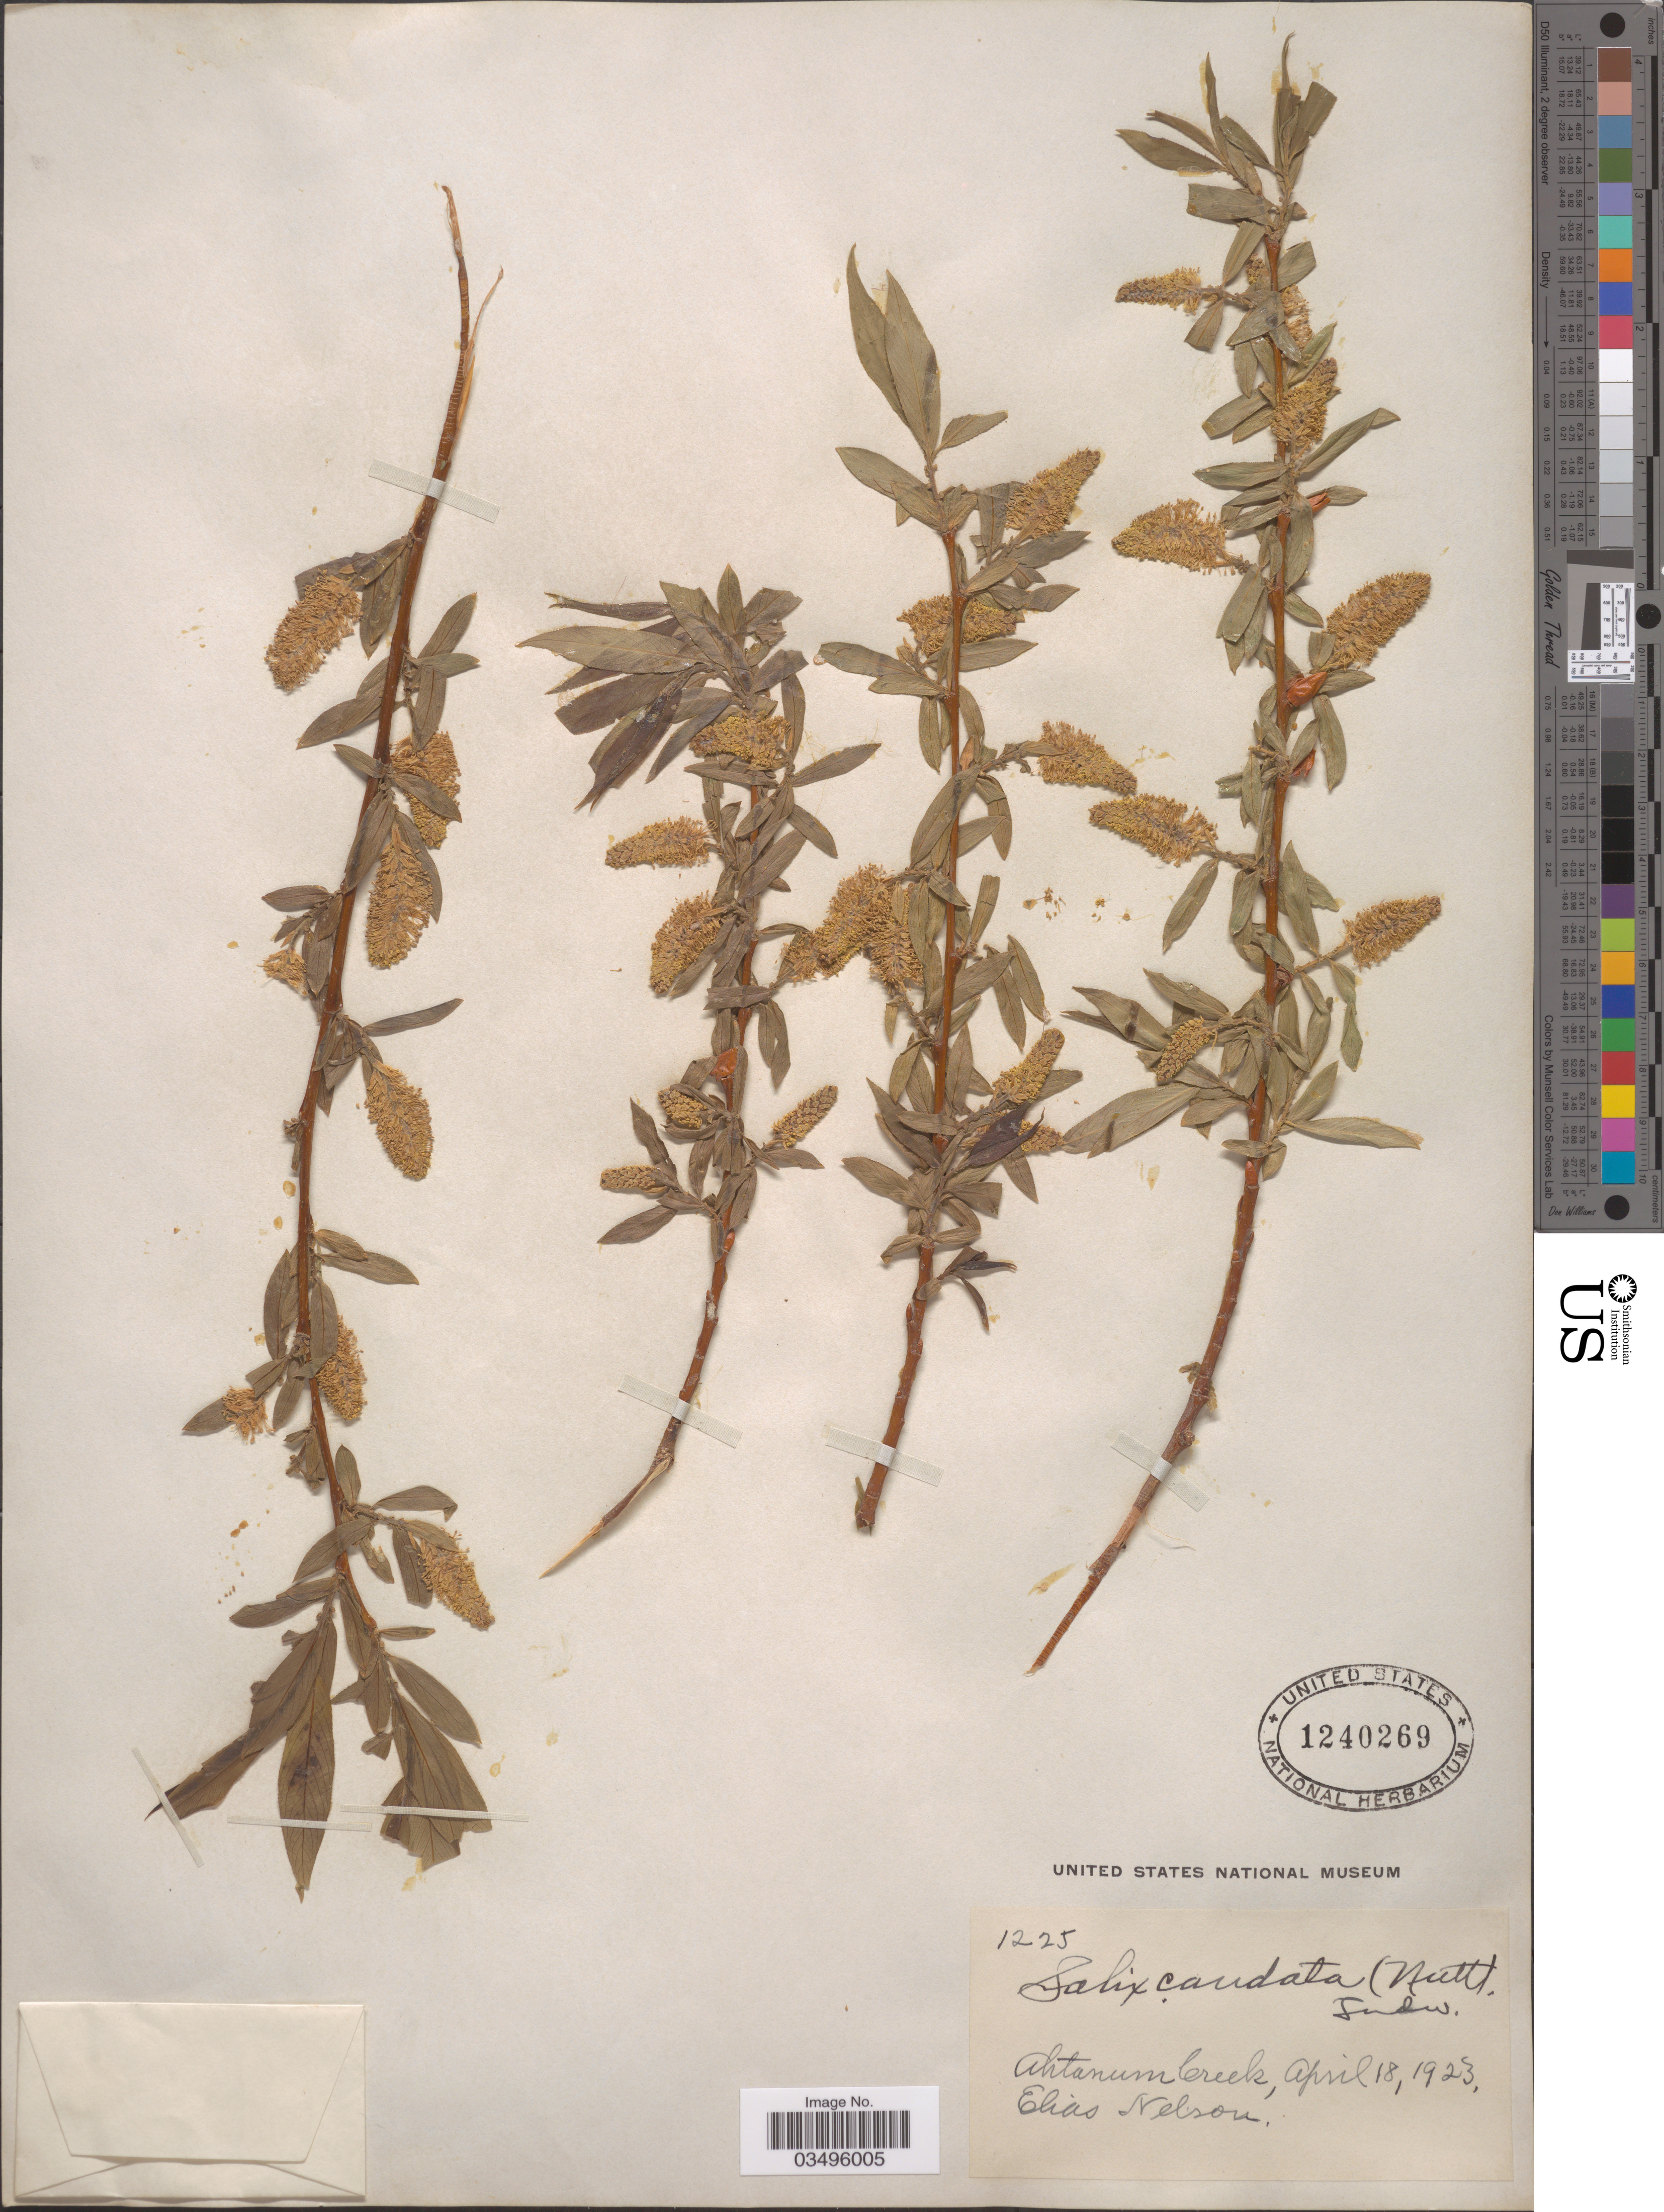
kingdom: Plantae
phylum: Tracheophyta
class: Magnoliopsida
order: Malpighiales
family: Salicaceae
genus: Salix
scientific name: Salix caudata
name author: A. Heller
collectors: E. Nelson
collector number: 1225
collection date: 1923-04-18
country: United States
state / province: Washington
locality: Ahtanum Creek.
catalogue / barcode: US 1240269